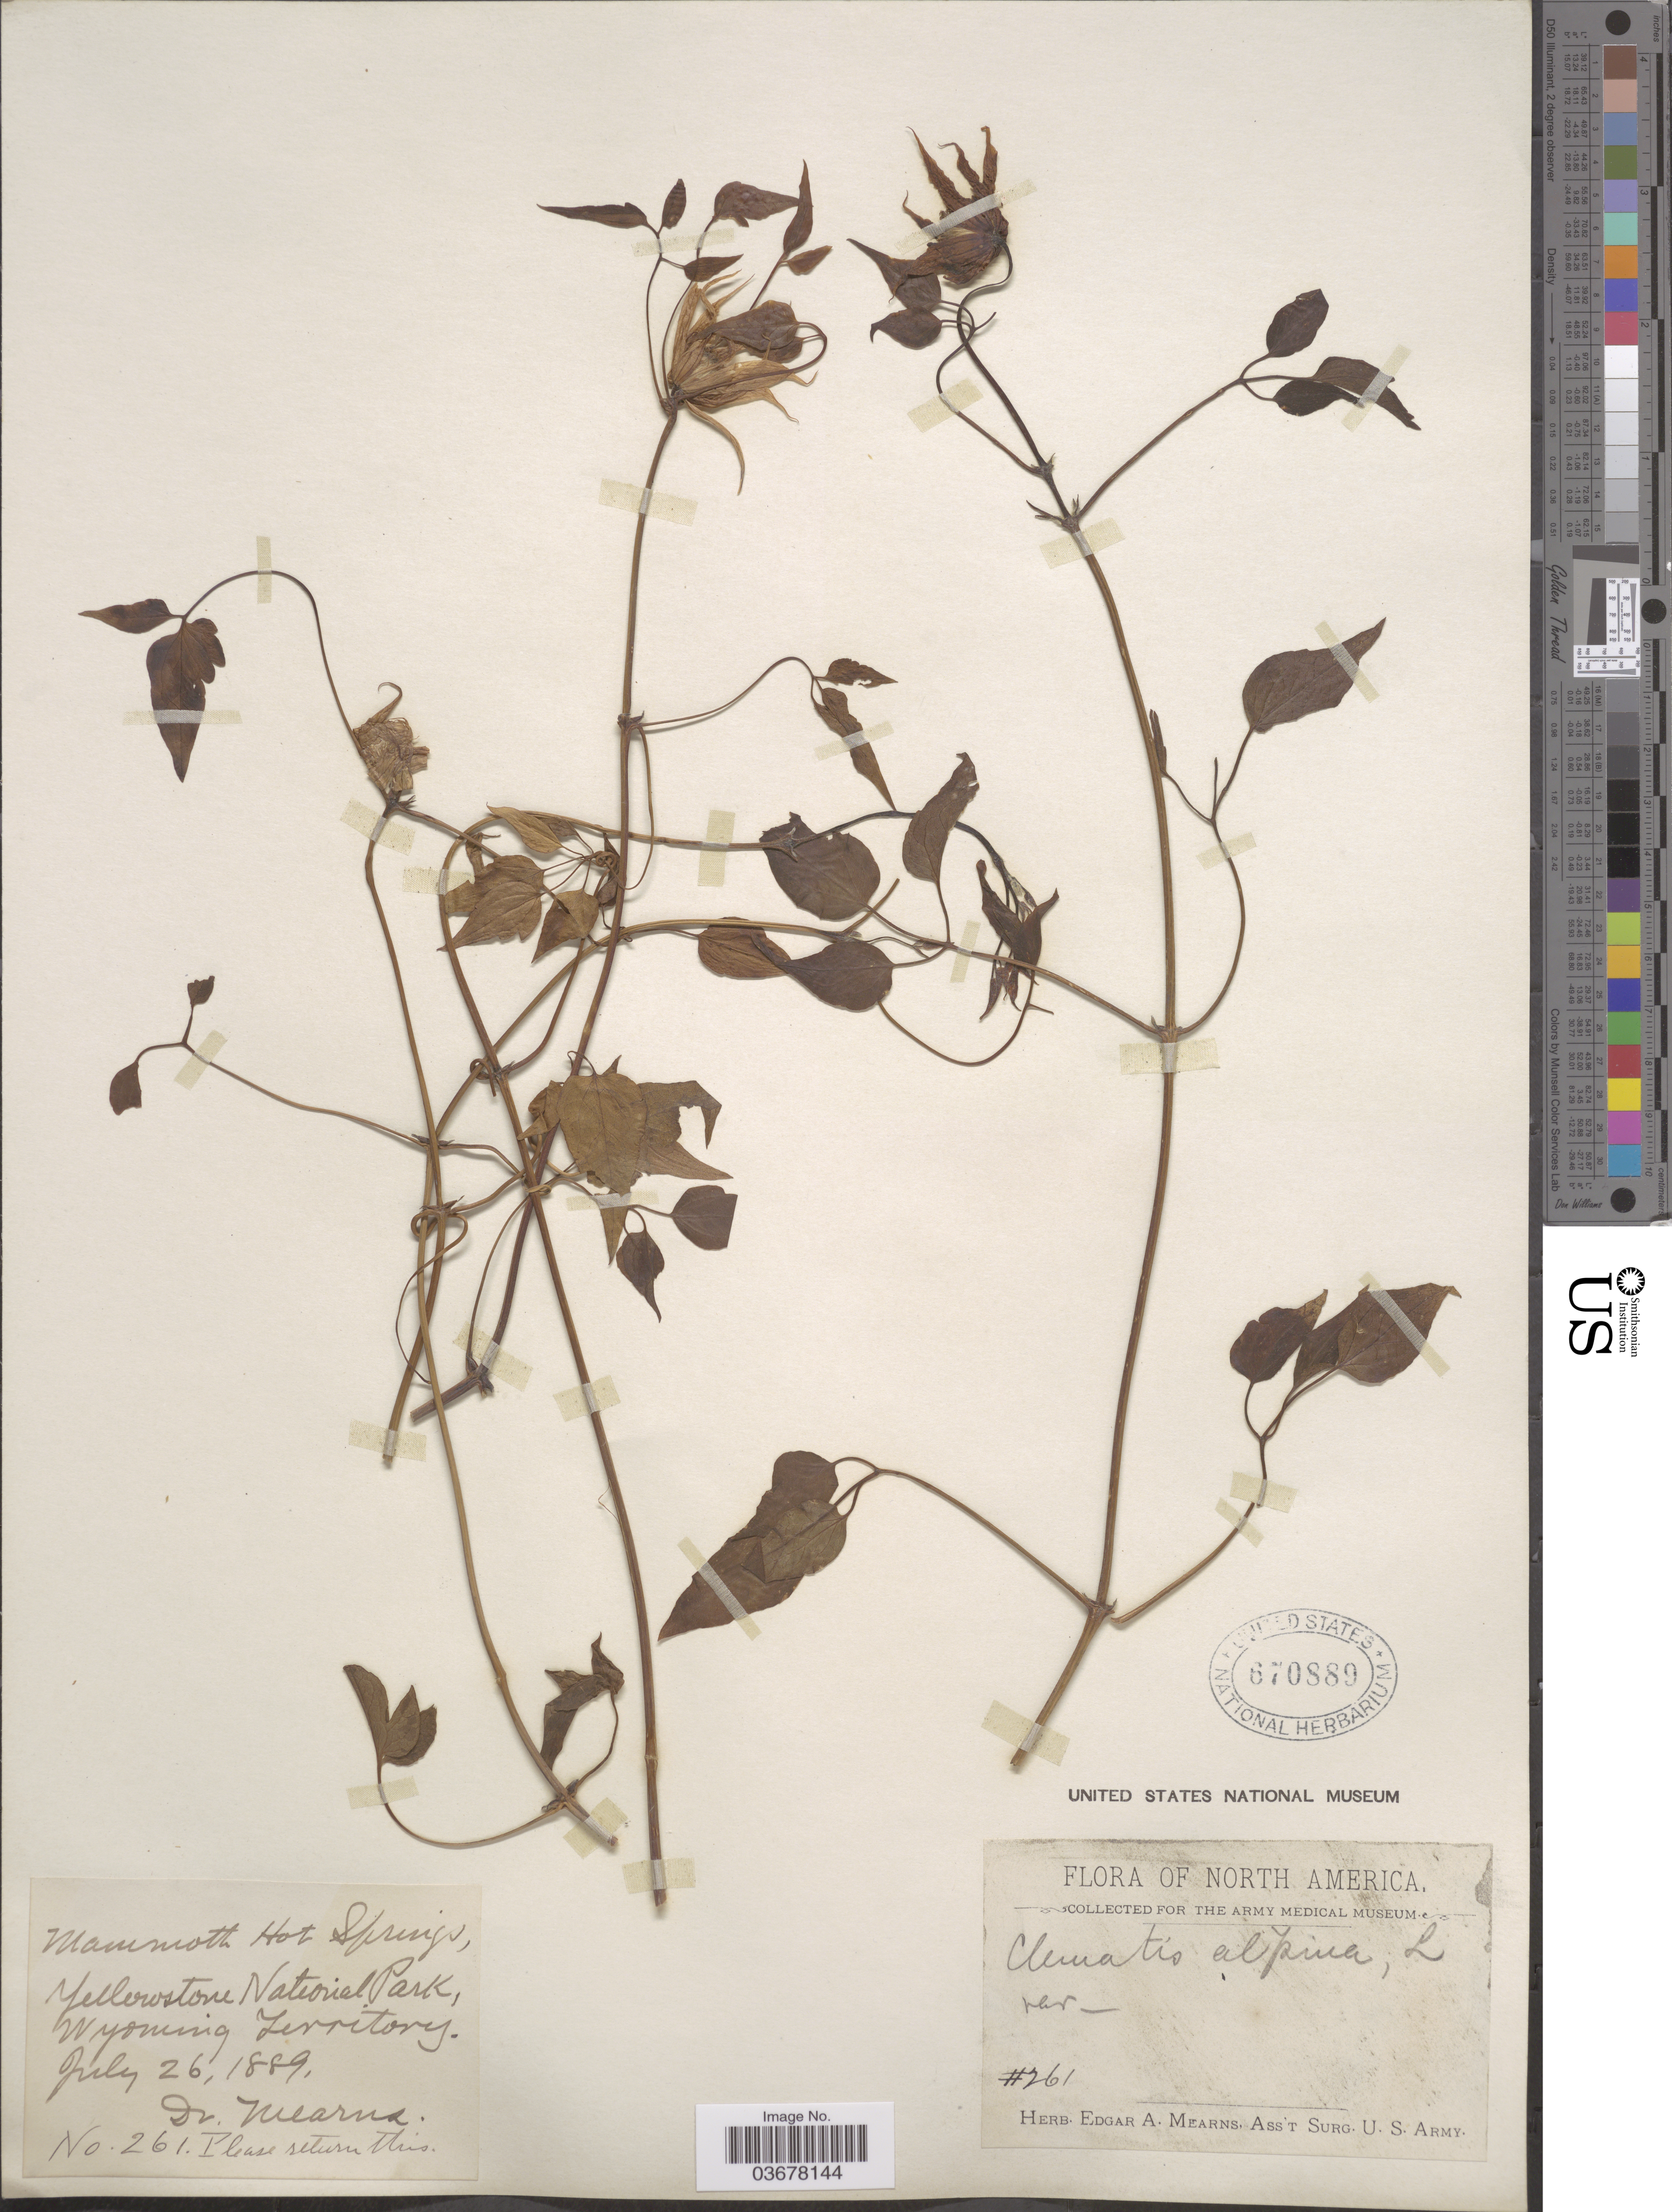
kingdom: Plantae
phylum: Tracheophyta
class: Magnoliopsida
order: Ranunculales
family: Ranunculaceae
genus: Clematis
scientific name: Clematis occidentalis var. grosseserrata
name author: (Rydb.) J.S. Pringle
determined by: Strong, M. T., (US), Smithsonian Institution - National Museum of Natural History (UNITED STATES)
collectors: E. A. Mearns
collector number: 261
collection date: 1889-07-26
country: United States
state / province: Wyoming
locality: Mammoth Hot Springs. Yellowstone National Park, Wyoming Territory.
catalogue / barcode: US 670889